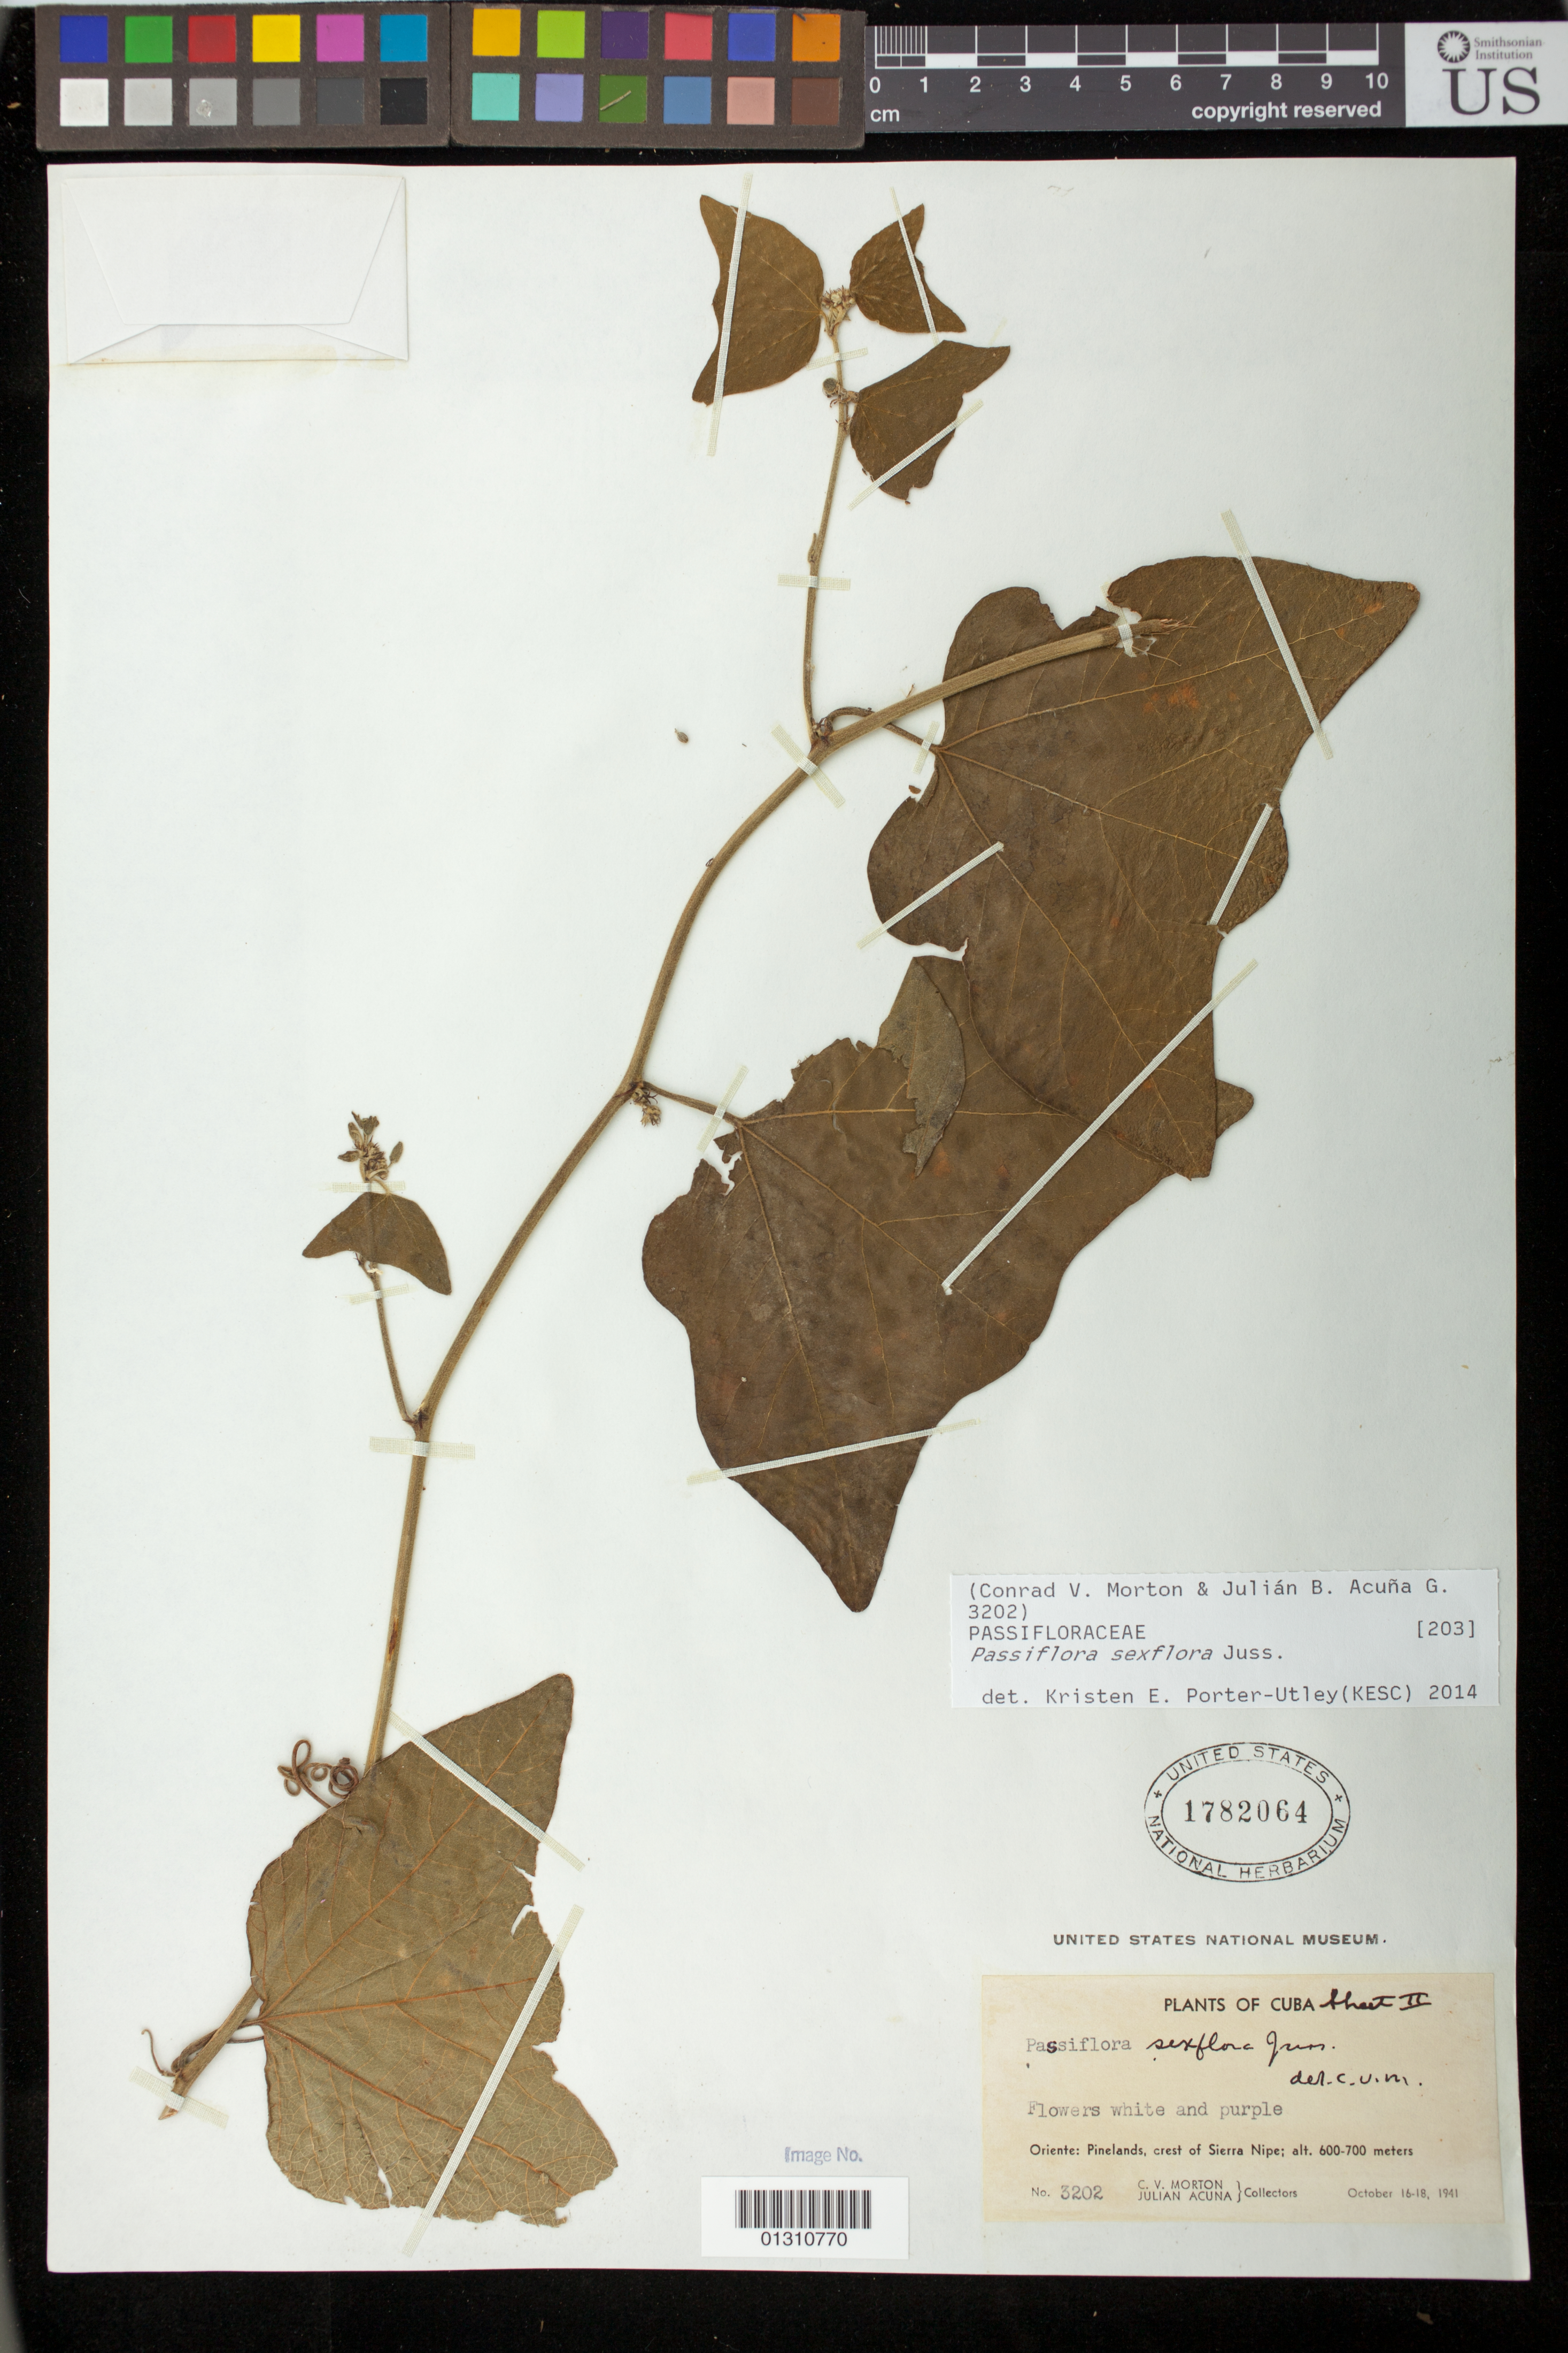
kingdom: Plantae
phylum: Tracheophyta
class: Magnoliopsida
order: Malpighiales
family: Passifloraceae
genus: Passiflora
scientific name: Passiflora sexflora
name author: Juss.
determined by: Porter-Utley, Kristen E.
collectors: C. V. Morton & J. Acuña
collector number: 3202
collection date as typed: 16 Oct 1941 to 18 Oct 1941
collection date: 1941-10-16/1941-10-18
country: Cuba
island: Cuba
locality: crest of Sierra Nipe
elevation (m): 600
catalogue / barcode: US 1782064